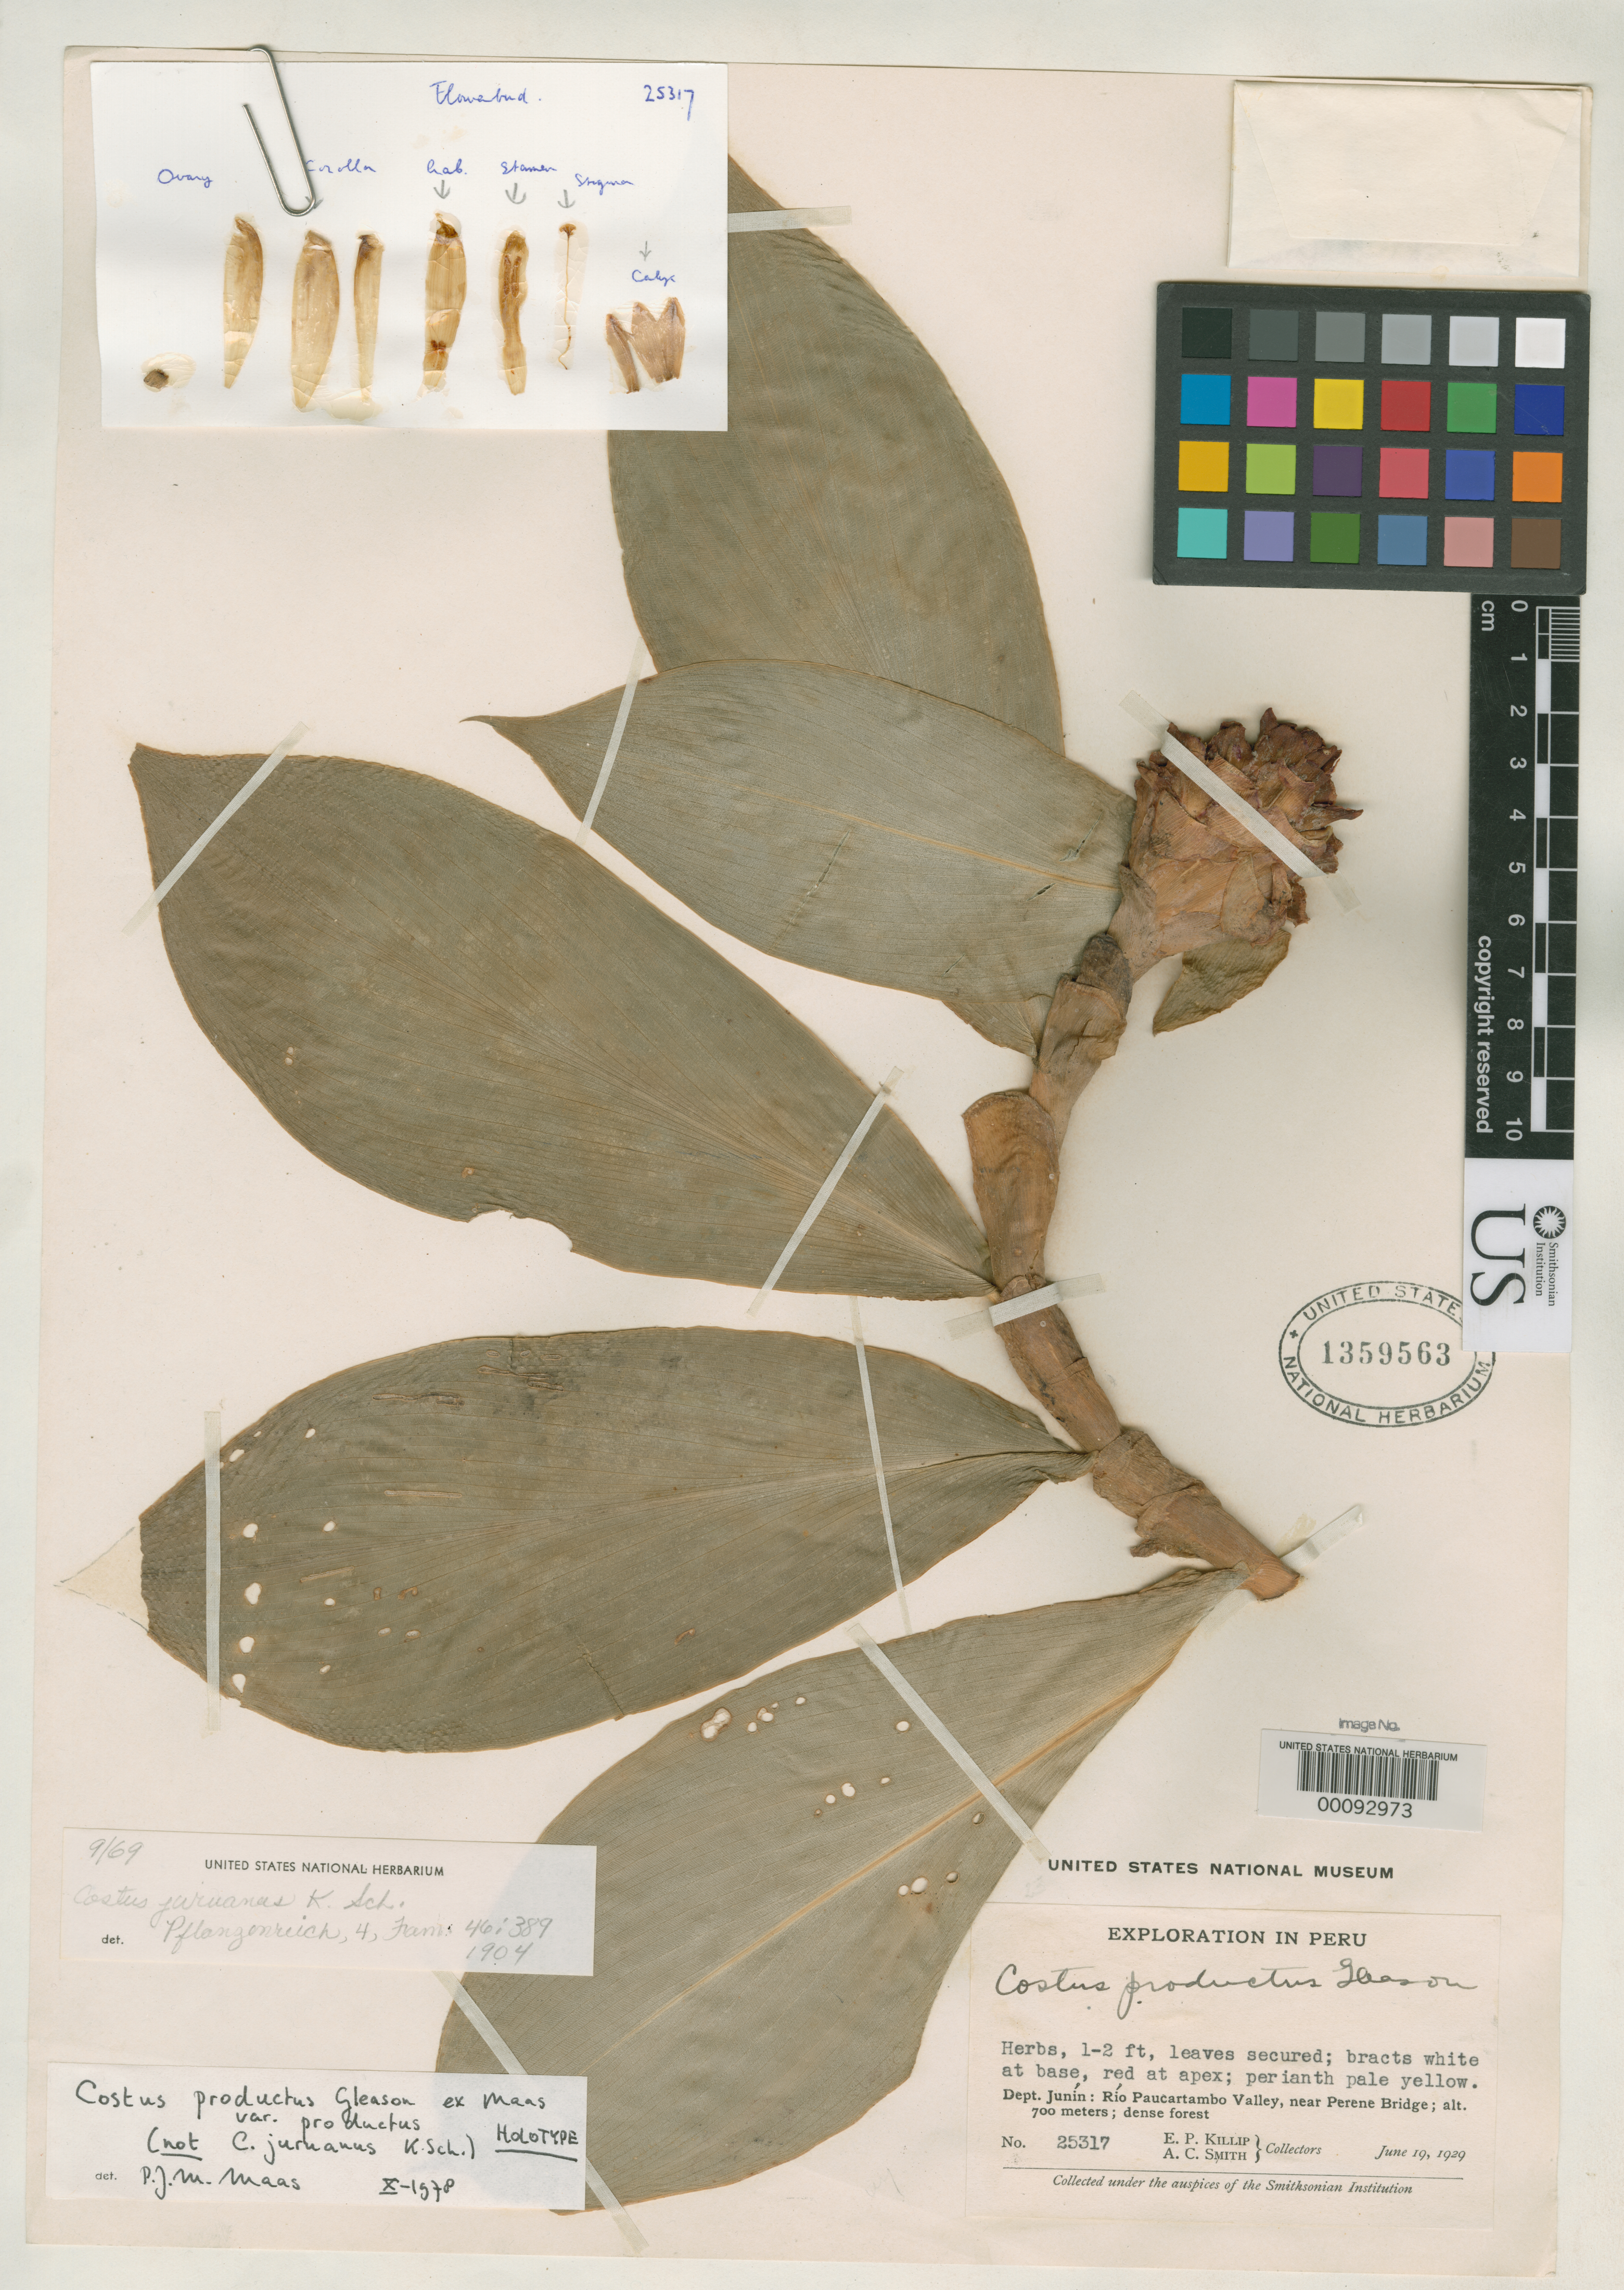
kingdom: Plantae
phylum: Tracheophyta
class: Liliopsida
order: Zingiberales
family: Costaceae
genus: Costus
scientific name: Costus productus var. productus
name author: Gleason ex Maas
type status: Holotype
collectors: E. P. Killip & A. C. Smith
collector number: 25317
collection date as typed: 19 Jun 1929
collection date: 1929-06-19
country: Peru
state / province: Junín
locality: Rio Paucartambo Valley, near Perene Bridge.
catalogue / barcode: US 1359563